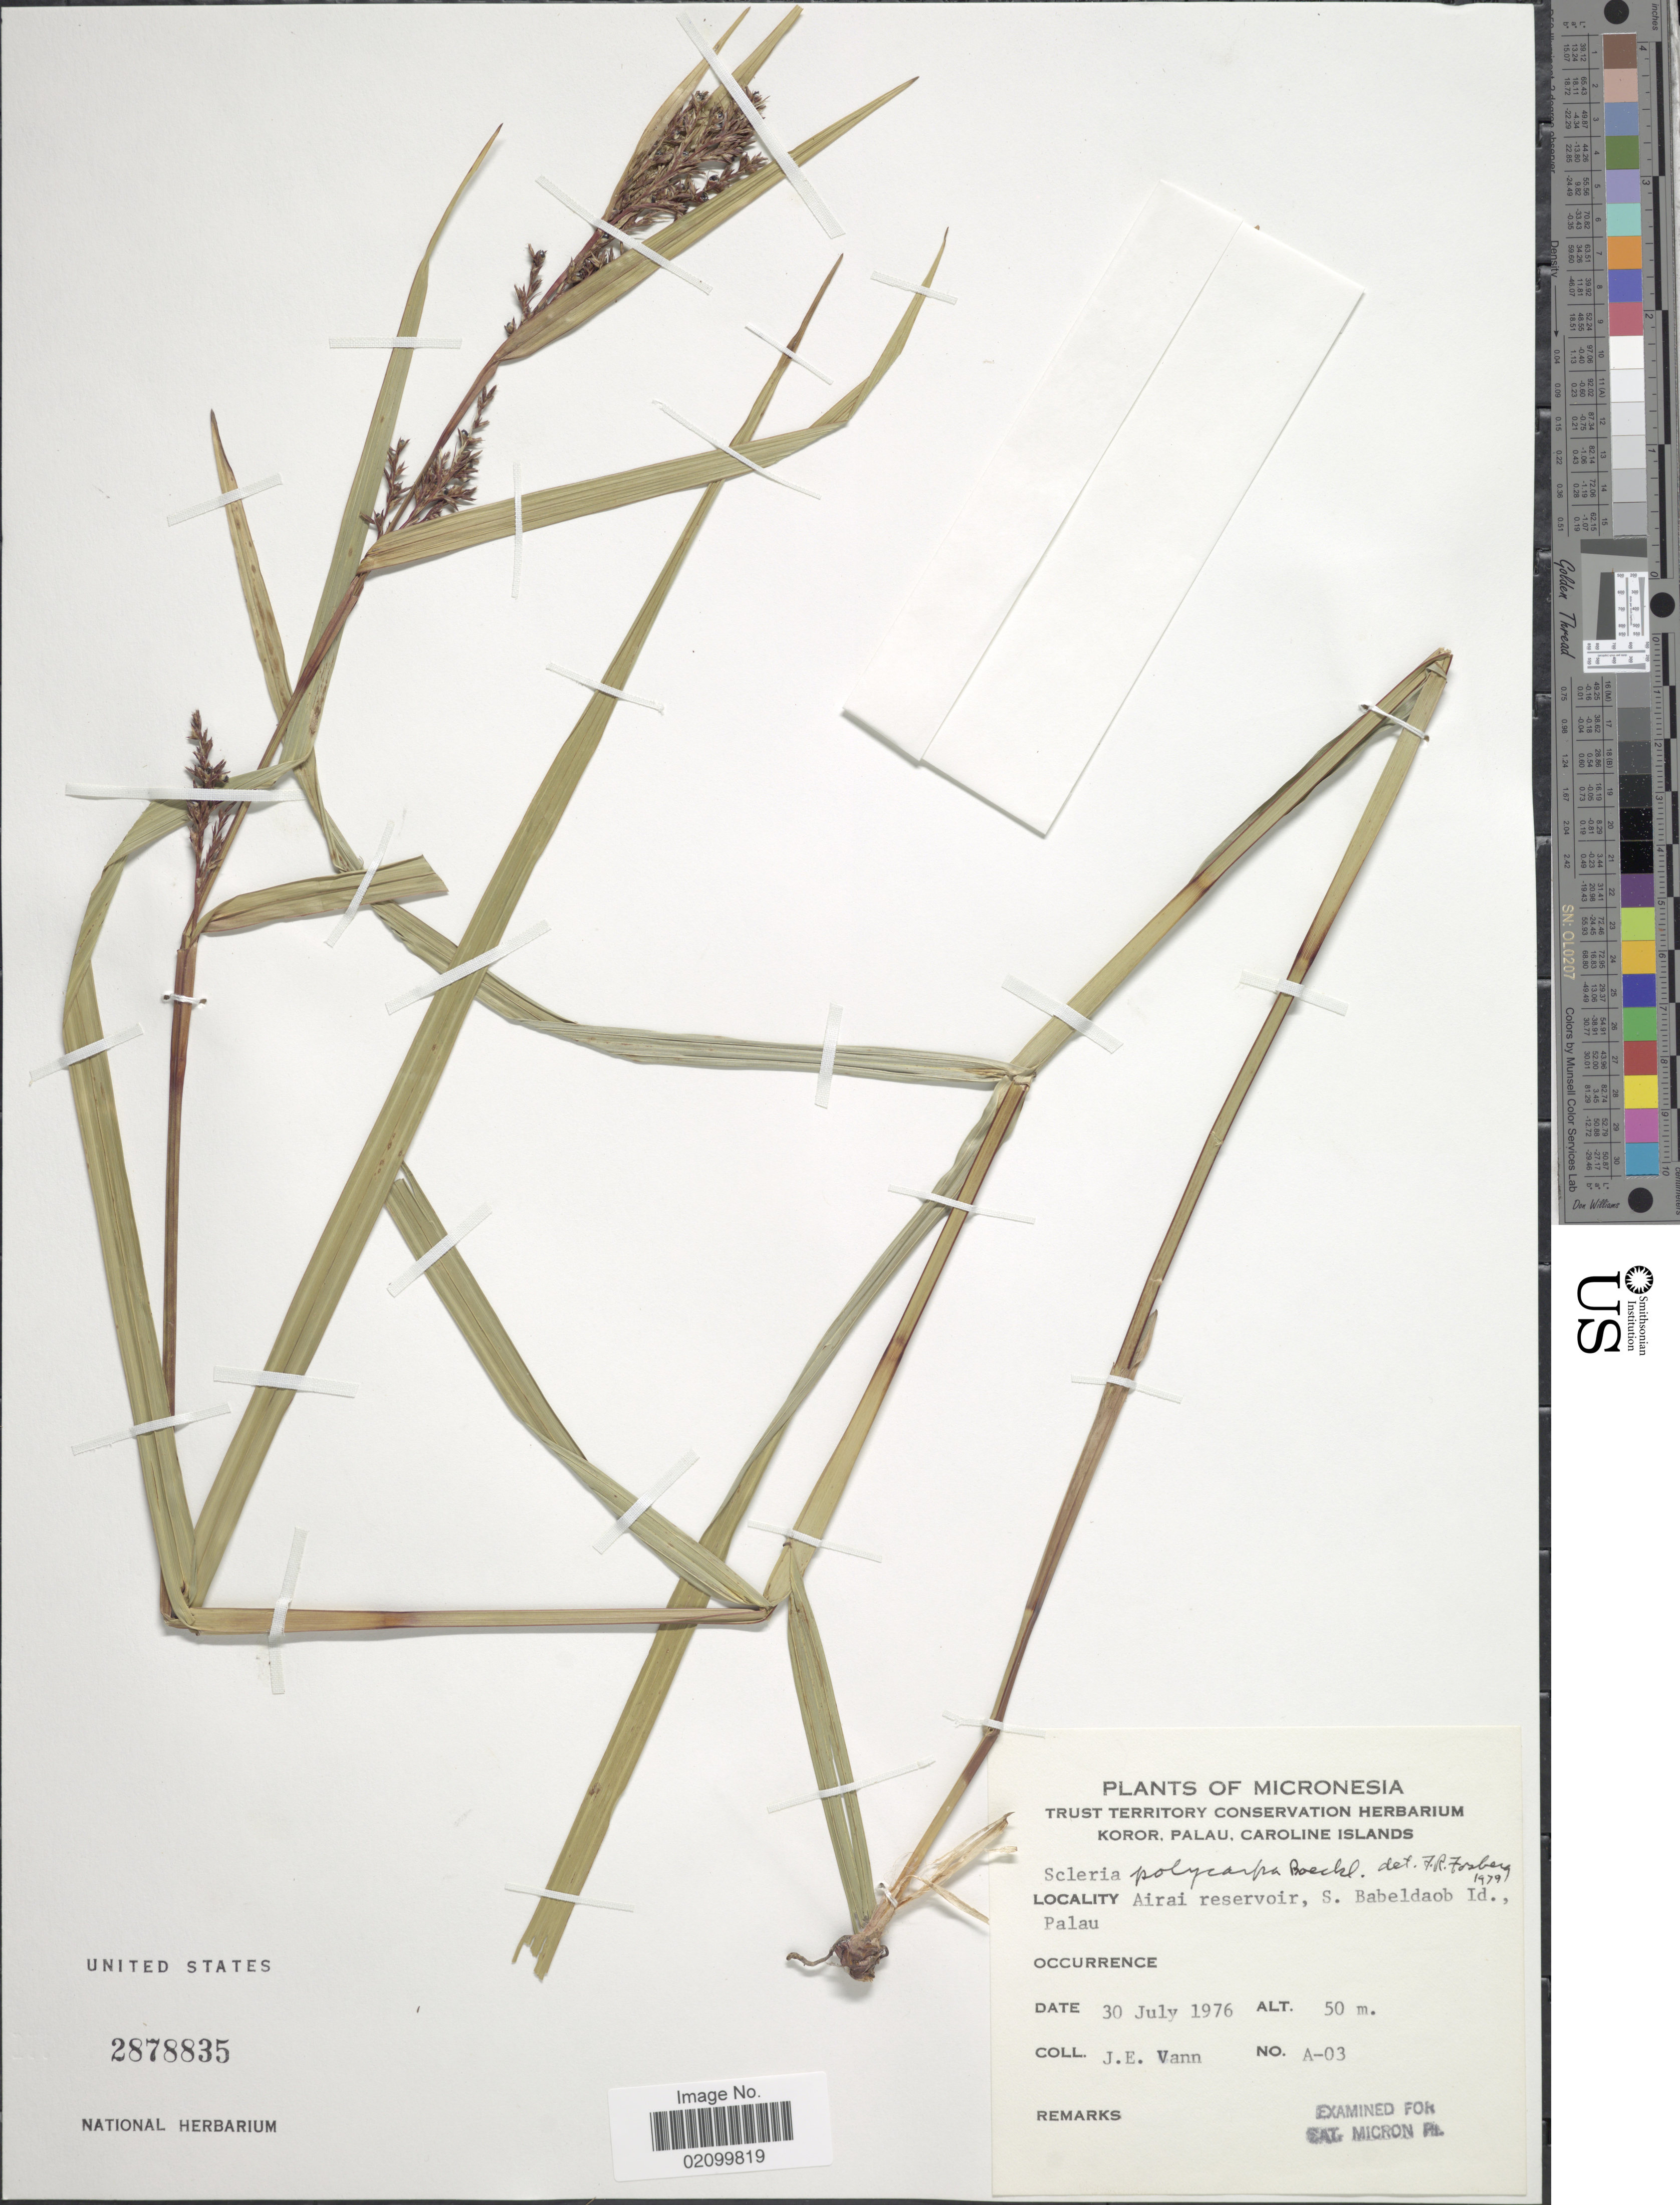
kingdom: Plantae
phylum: Tracheophyta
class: Liliopsida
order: Poales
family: Cyperaceae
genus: Scleria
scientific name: Scleria polycarpa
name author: Boeckeler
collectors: J. Vann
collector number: A-03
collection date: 1976-07-30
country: Palau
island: Babeldaob [Babelthuap]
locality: Micronesia. Airai reservoir, S. Babeldaob Id., Palau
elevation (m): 50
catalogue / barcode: US 2878835